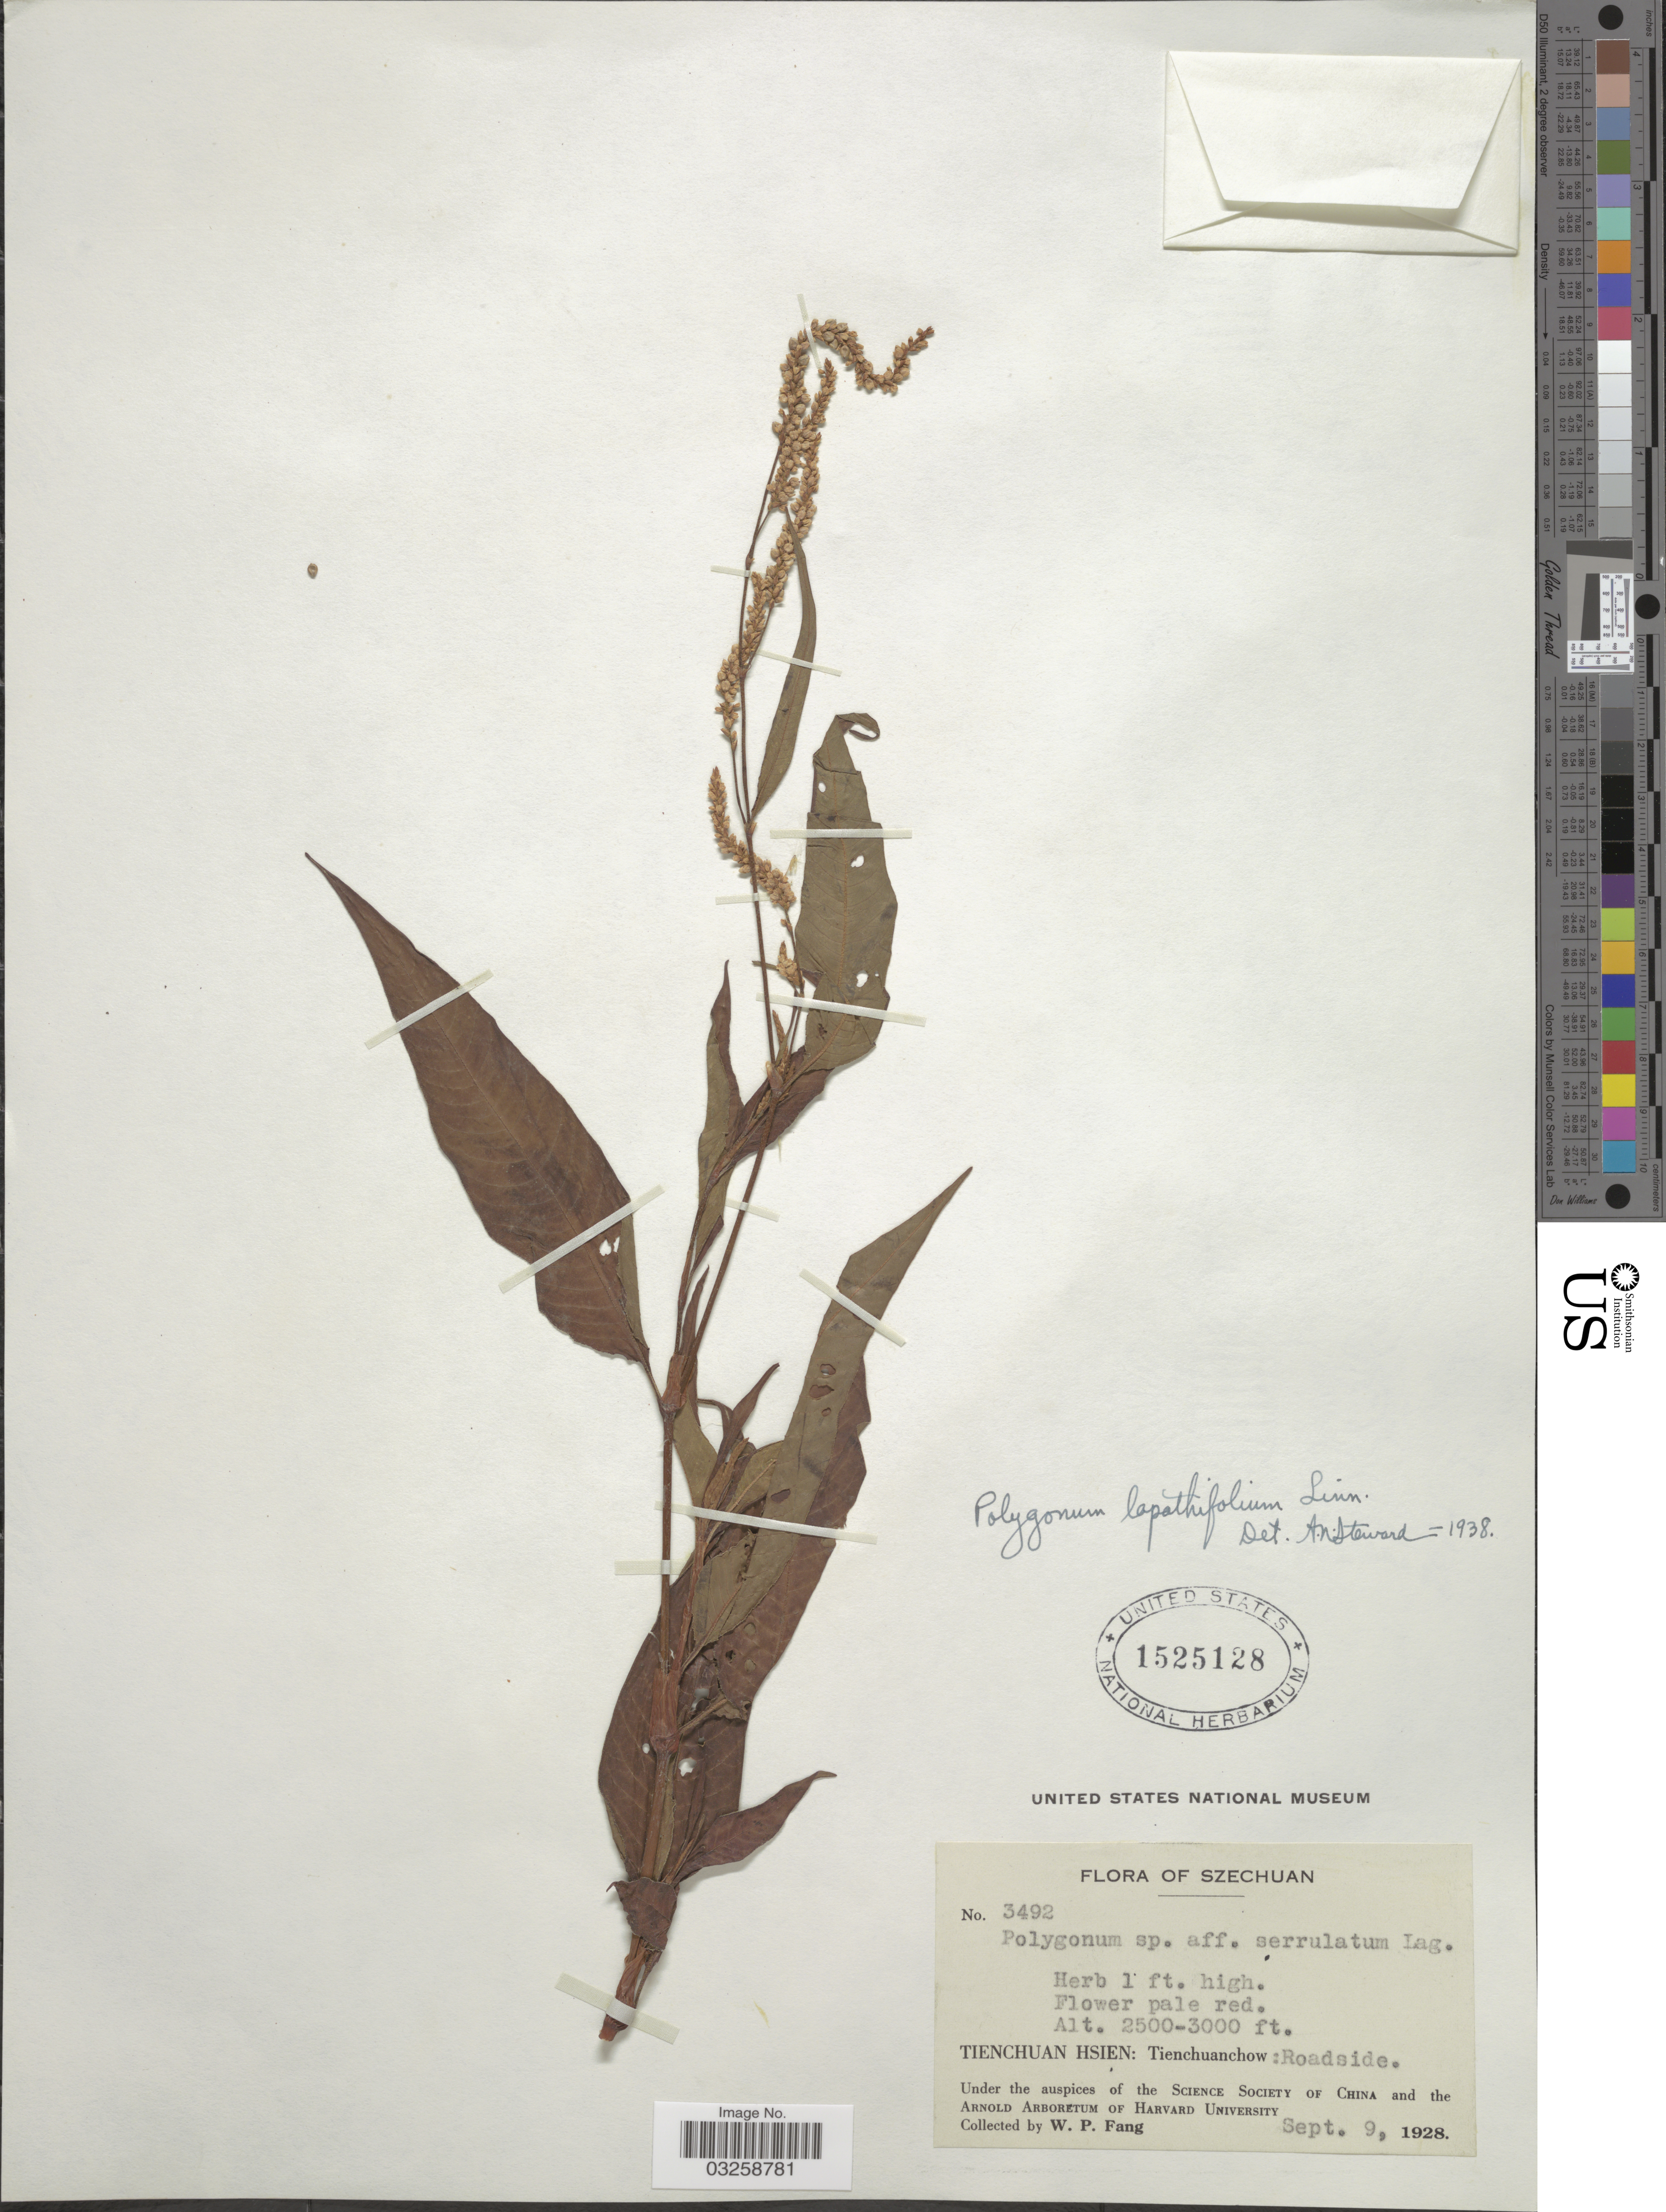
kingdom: Plantae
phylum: Tracheophyta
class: Magnoliopsida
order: Caryophyllales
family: Polygonaceae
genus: Polygonum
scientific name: Polygonum lapathifolium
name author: L.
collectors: W. P. Fang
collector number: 3492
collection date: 1928-09-09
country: China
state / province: Sichuan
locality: Szechuan. Tienchuan Hsien: Tienchuanchow: Roadside.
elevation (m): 762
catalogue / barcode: US 1525128